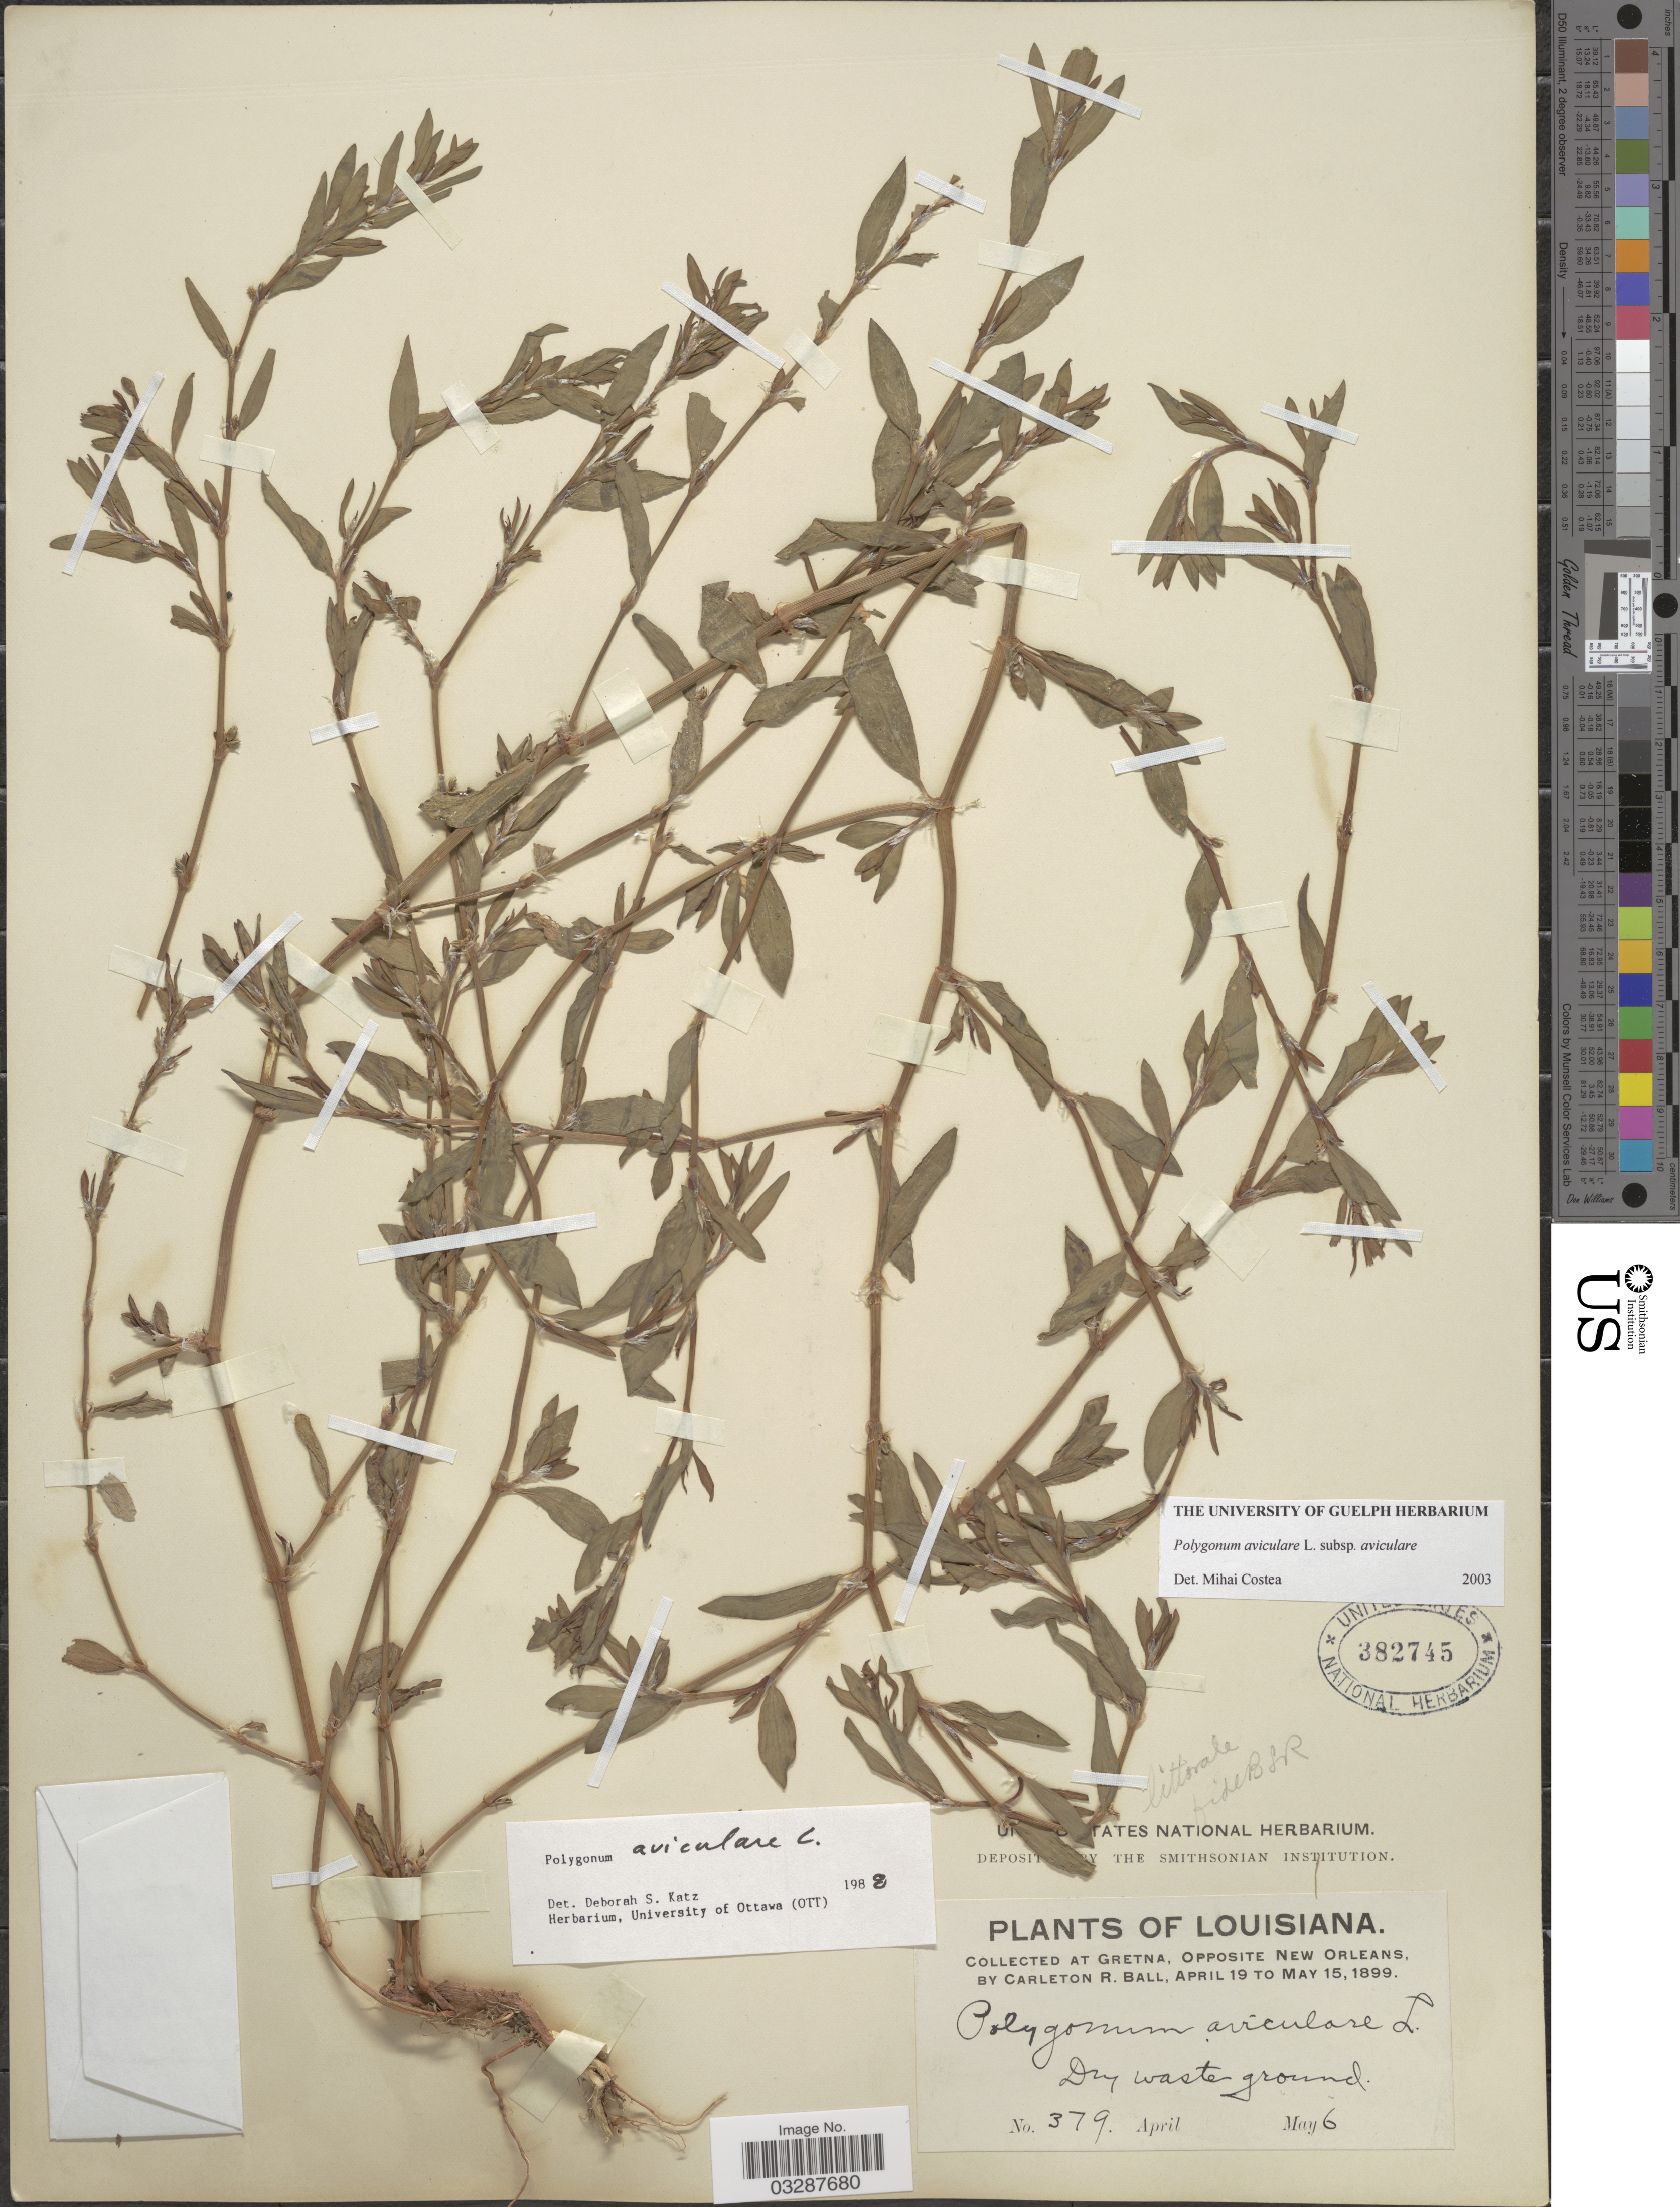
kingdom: Plantae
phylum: Tracheophyta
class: Magnoliopsida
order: Caryophyllales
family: Polygonaceae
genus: Polygonum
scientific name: Polygonum aviculare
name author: L.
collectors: C. R. Ball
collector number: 379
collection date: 1899-05-06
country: United States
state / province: Louisiana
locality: Collected at Gretna, opposite New Orleans. Dry waste ground.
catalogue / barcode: US 382745